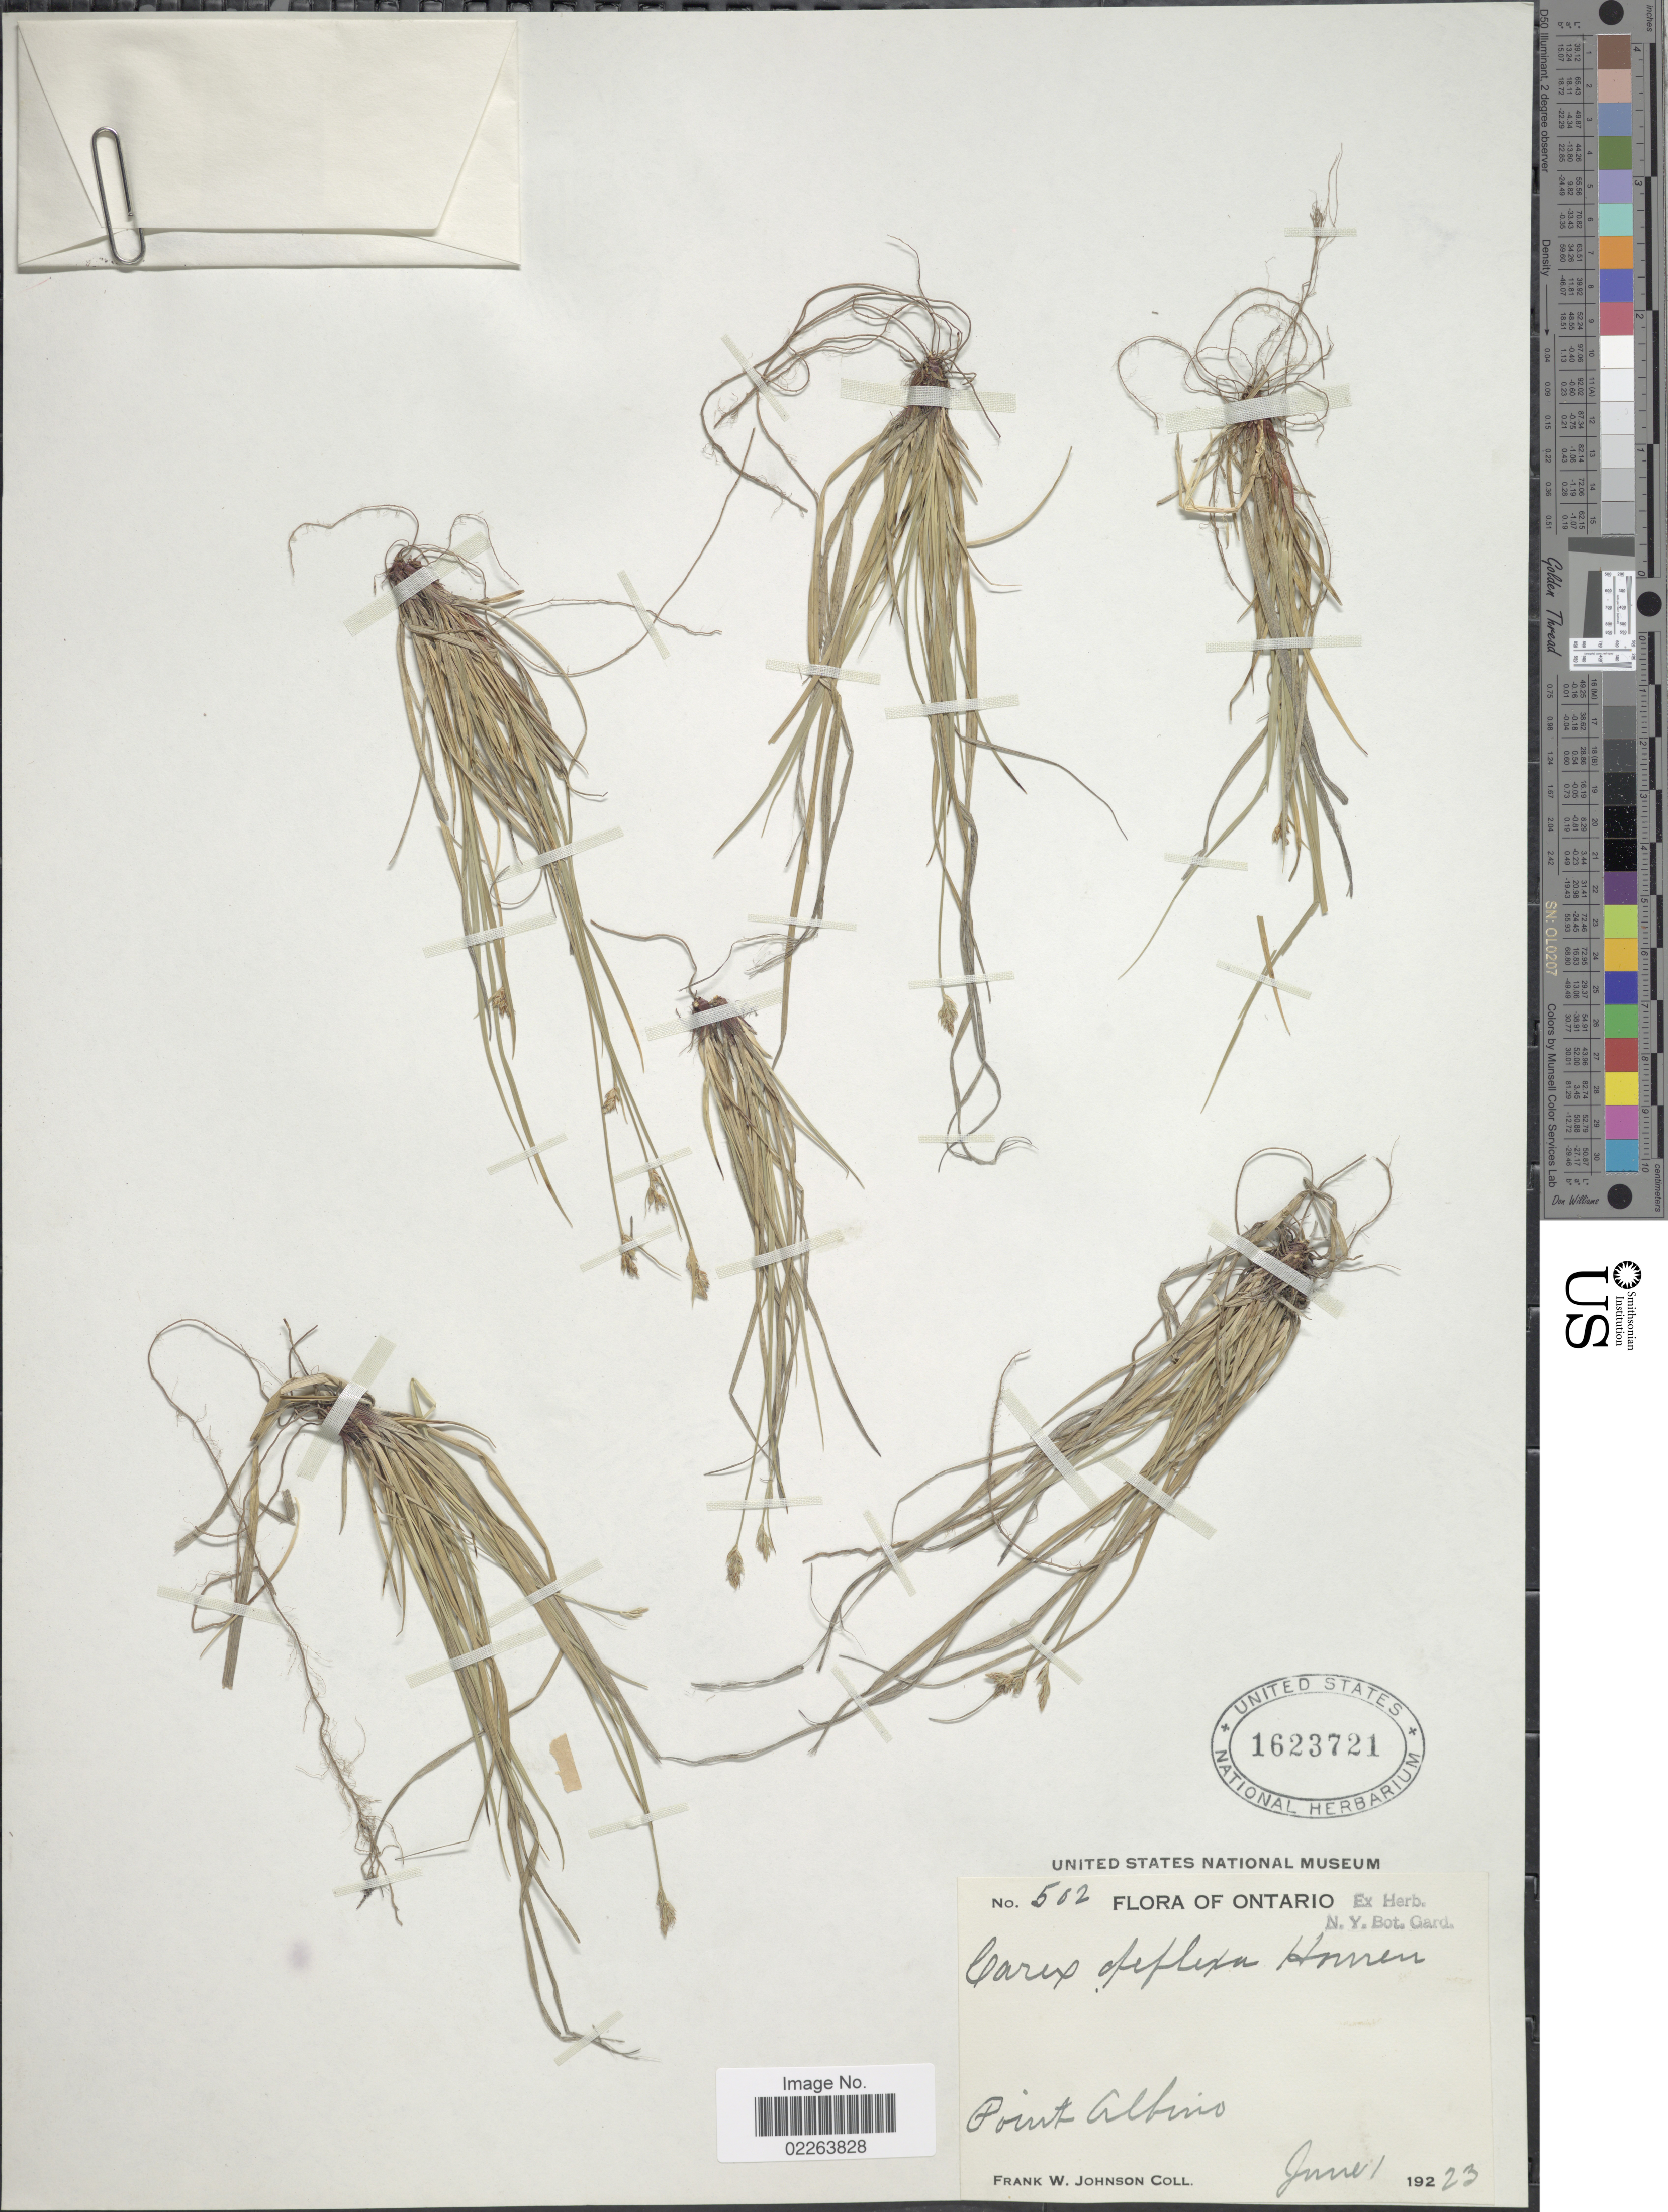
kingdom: Plantae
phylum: Tracheophyta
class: Liliopsida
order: Poales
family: Cyperaceae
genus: Carex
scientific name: Carex deflexa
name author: Hornem.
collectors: F. W. Johnson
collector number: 502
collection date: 1923-06-01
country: Canada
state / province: Ontario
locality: Point Albino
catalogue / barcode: US 1623721